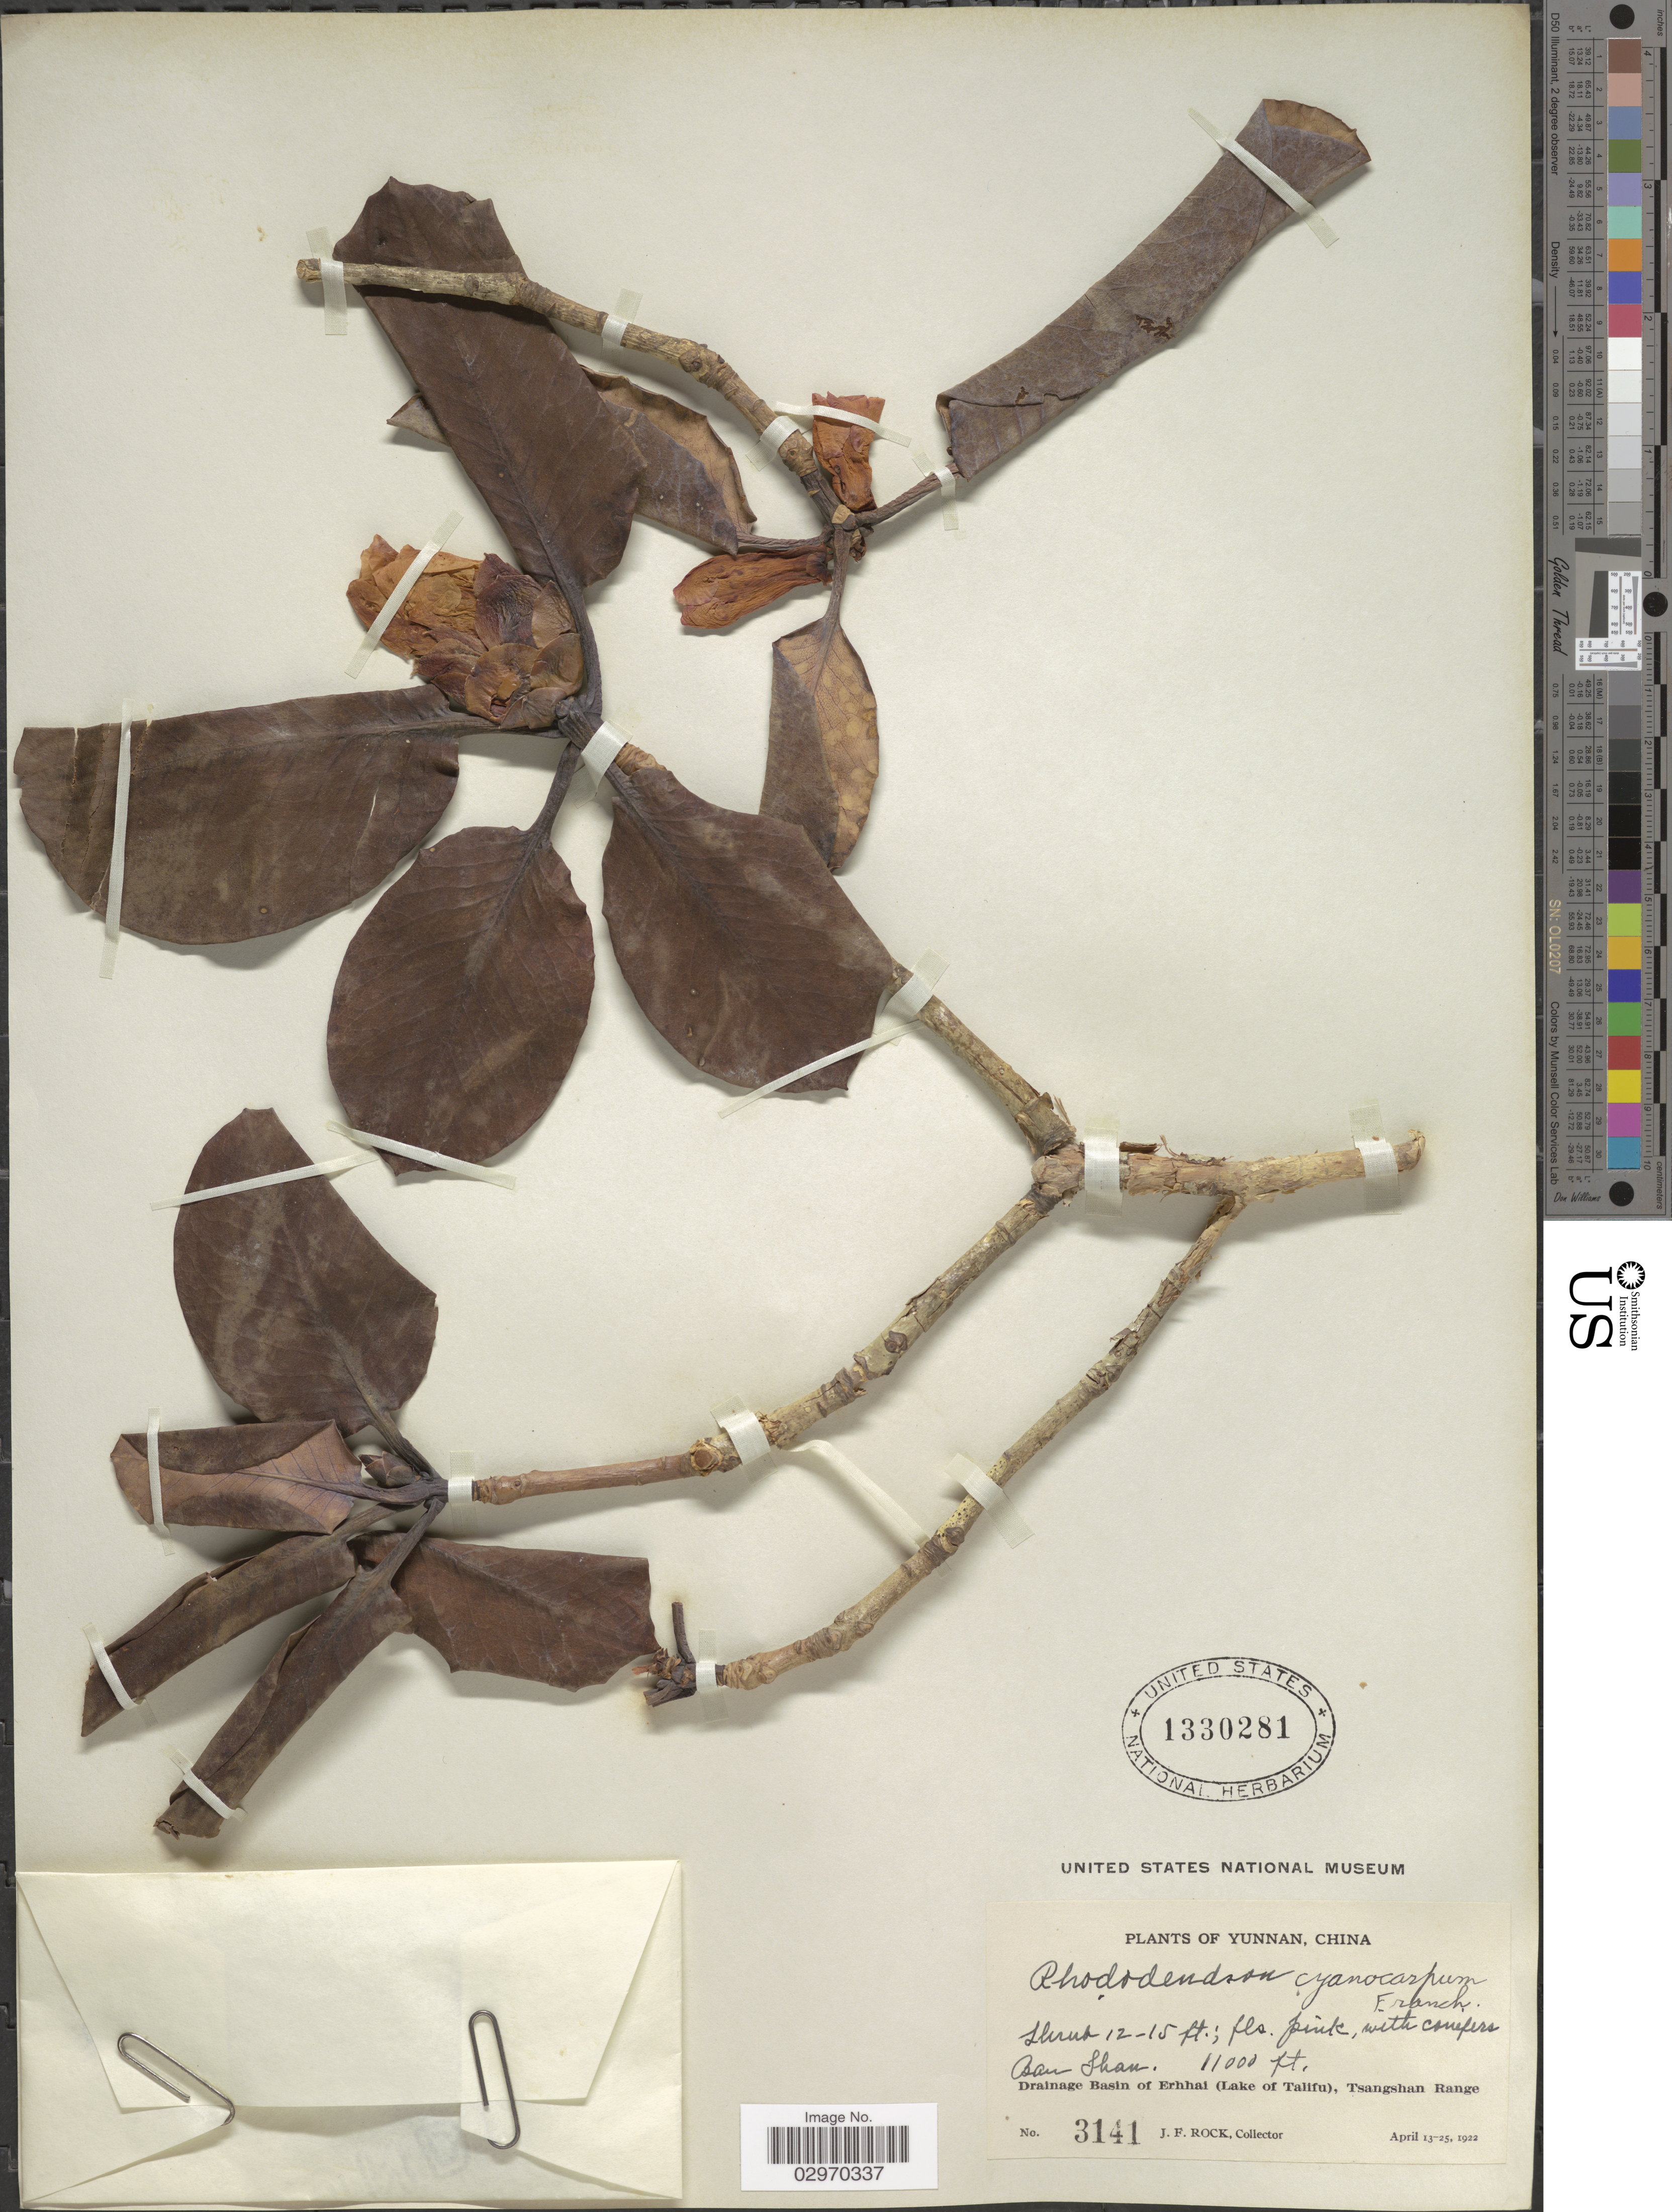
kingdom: Plantae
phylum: Tracheophyta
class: Magnoliopsida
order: Ericales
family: Ericaceae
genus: Rhododendron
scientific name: Rhododendron cyanocarpum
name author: (Franch.) Franch. ex W.W. Sm.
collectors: J. Rock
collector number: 3141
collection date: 1922-04-13/1922-04-25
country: China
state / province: Yunnan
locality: Ban Shan. Drainage Basin of Erhhai (Lake of Talifu), Tsangshan Range.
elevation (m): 3353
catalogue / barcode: US 1330281